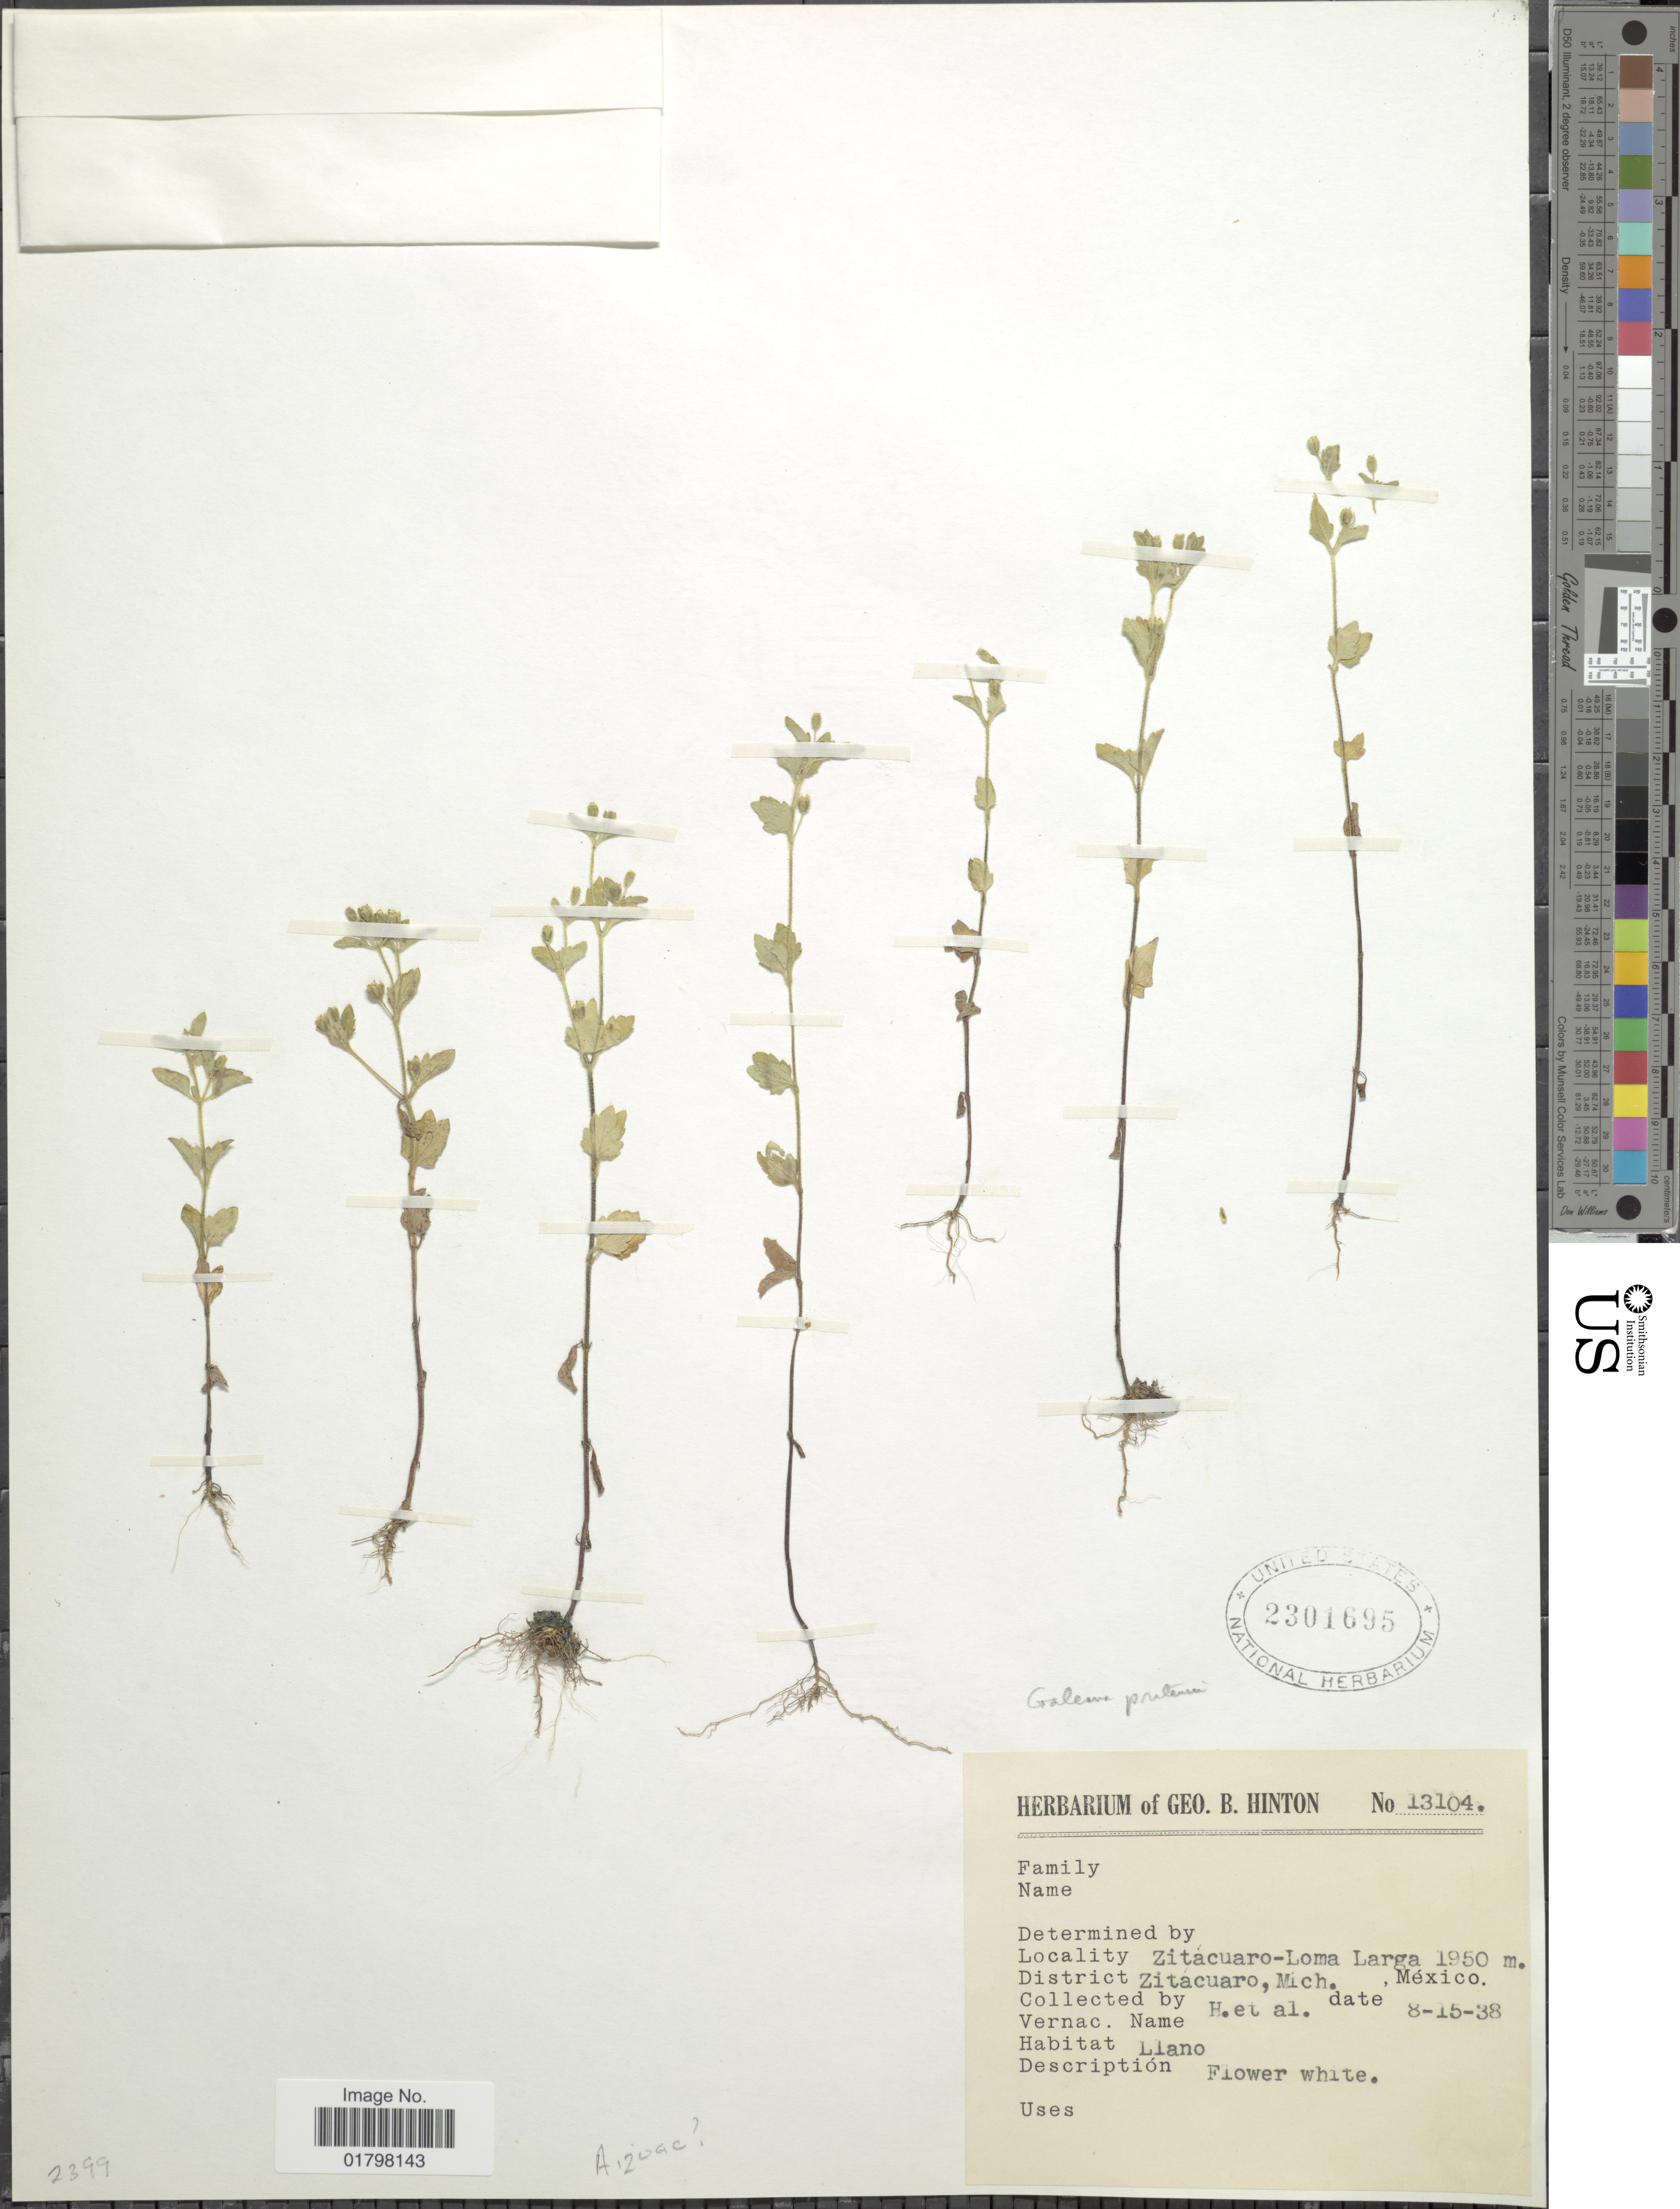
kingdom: Plantae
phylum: Tracheophyta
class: Magnoliopsida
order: Asterales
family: Asteraceae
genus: Galeana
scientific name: Galeana pratensis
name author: (Kunth) Rydb.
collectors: G. B. Hinton & et al.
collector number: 13104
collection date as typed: Transcribed d/m/y: 15/8/38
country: Mexico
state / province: Michoacán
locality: Zitacuaro-Loma Larga. District Zitacuaro, Mich., México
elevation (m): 1950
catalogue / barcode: US 2301695